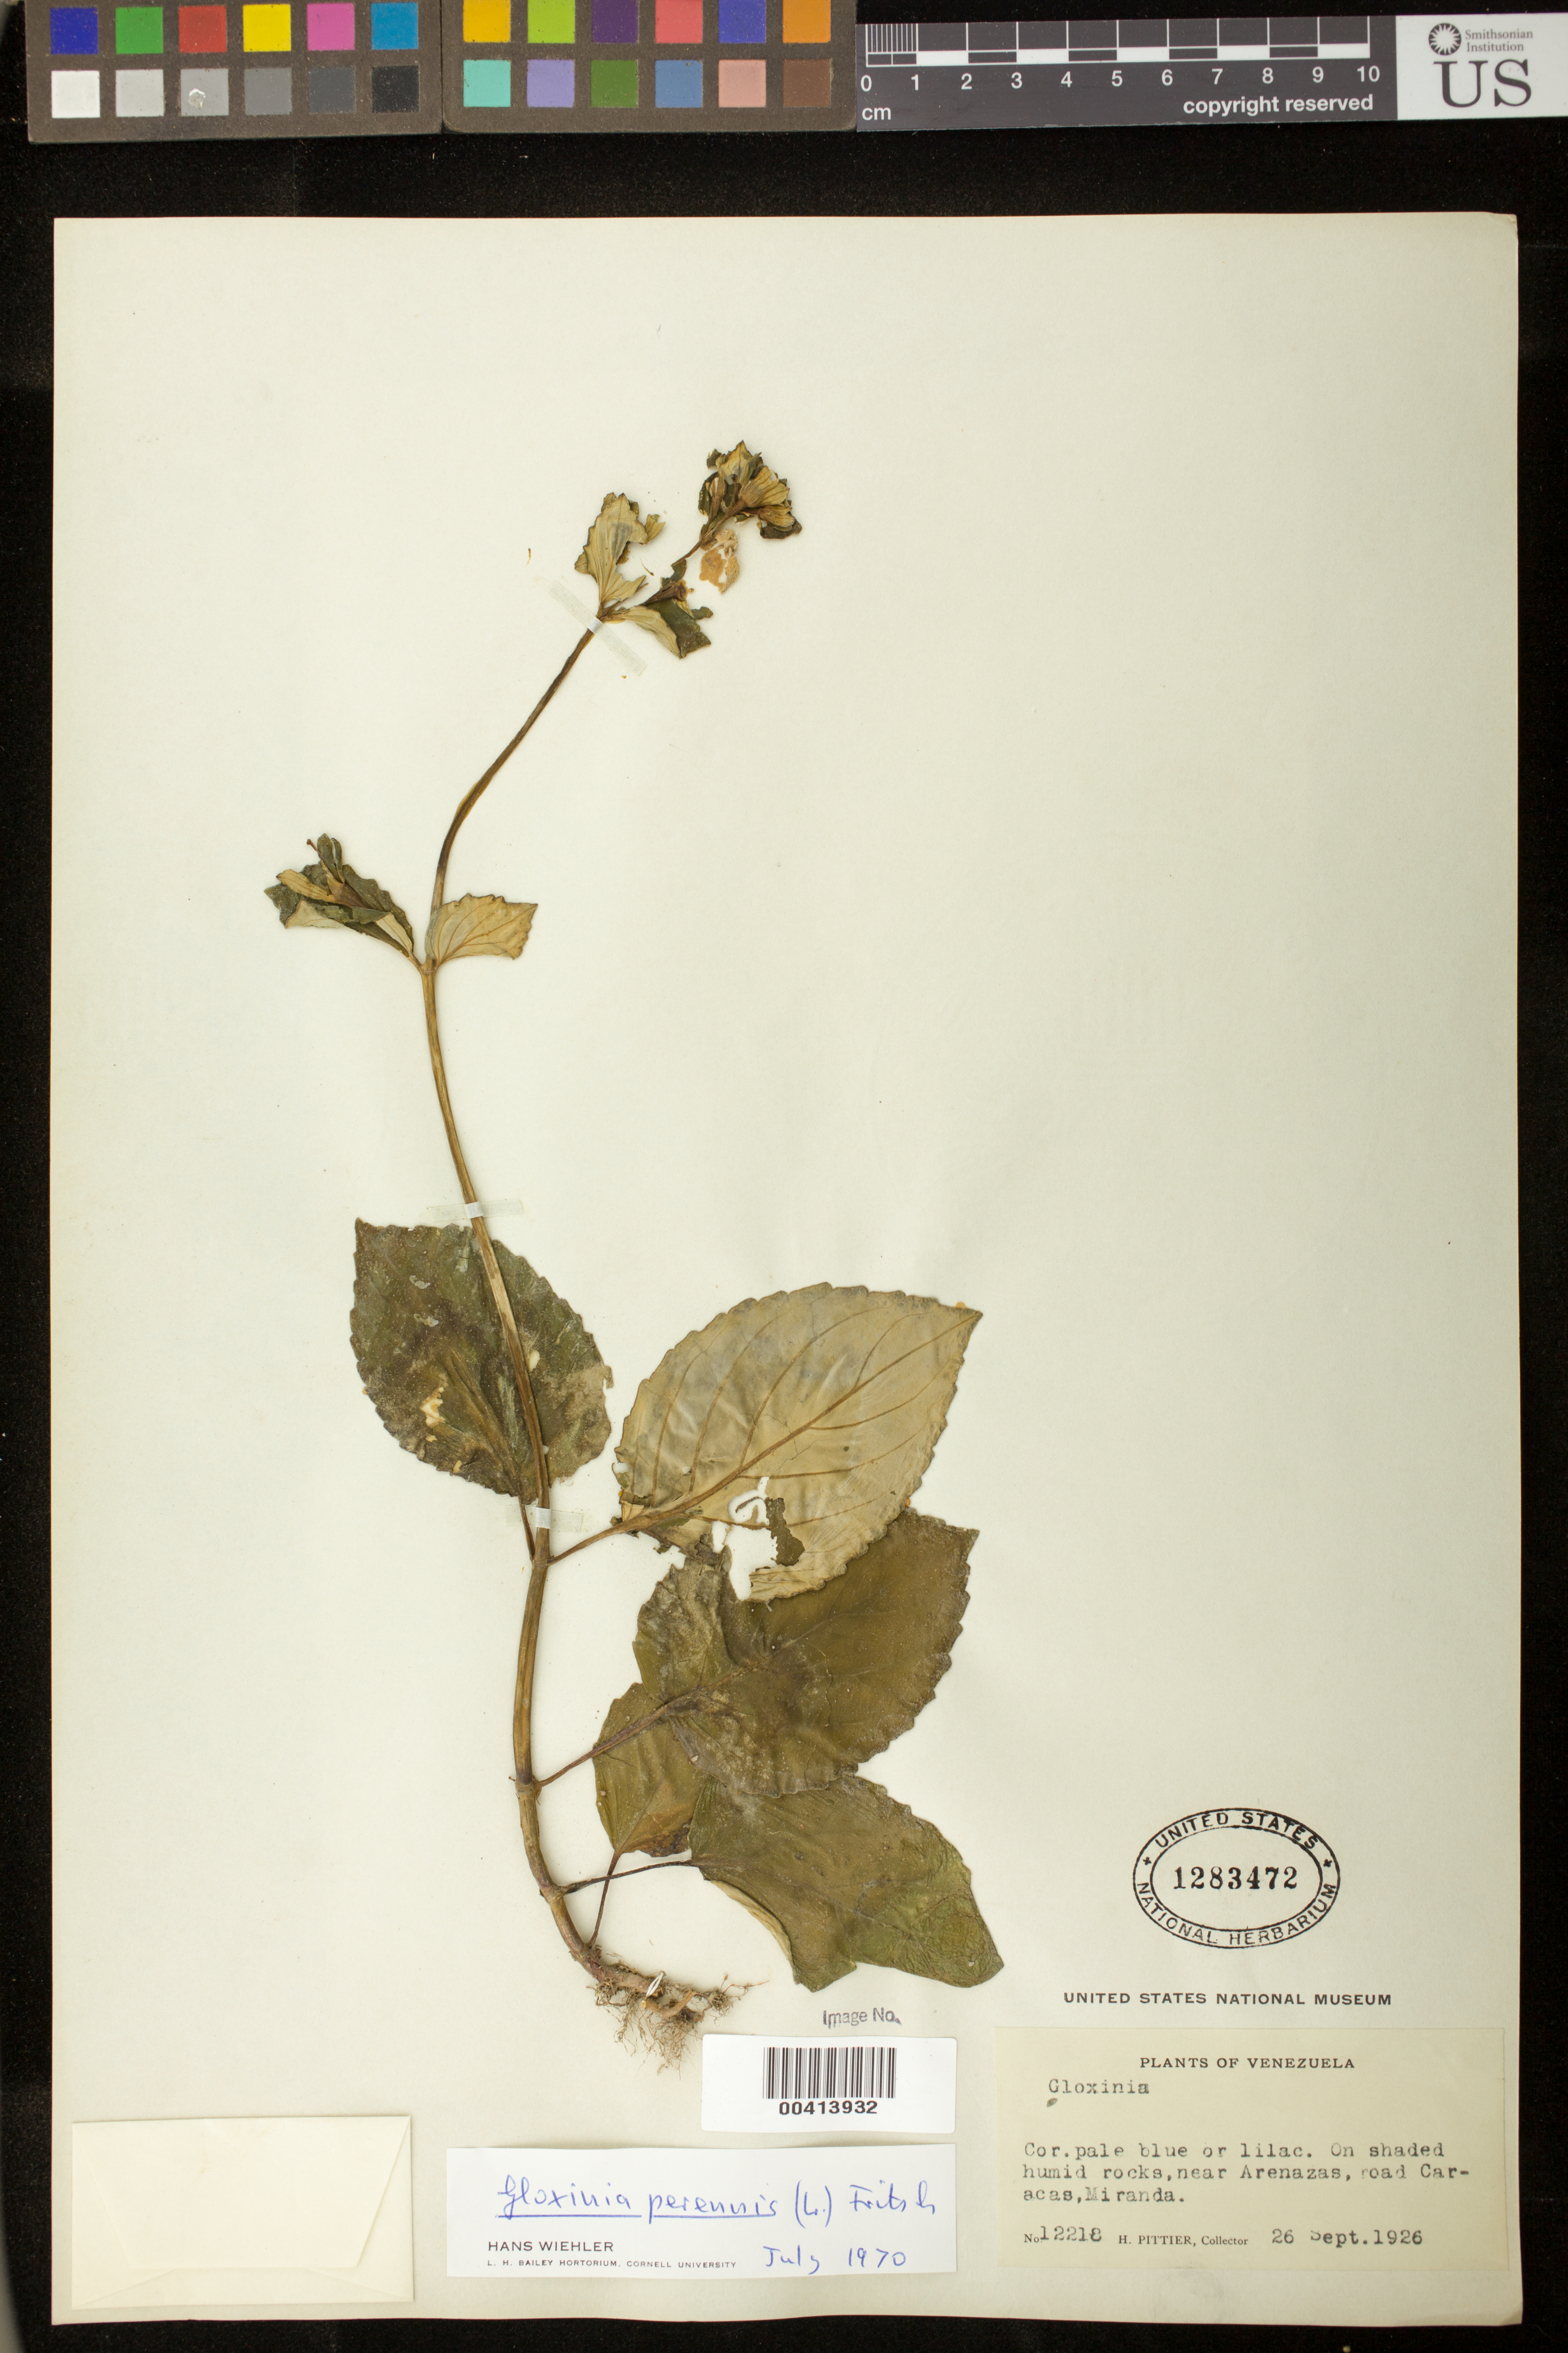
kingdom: Plantae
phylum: Tracheophyta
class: Magnoliopsida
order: Lamiales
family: Gesneriaceae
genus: Gloxinia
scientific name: Gloxinia perennis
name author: (L.) Fritsch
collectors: H. F. Pittier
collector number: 12218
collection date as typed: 26 Sep 1926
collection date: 1926-09-26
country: Venezuela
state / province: Miranda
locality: Near Arenazas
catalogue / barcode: US 1283472